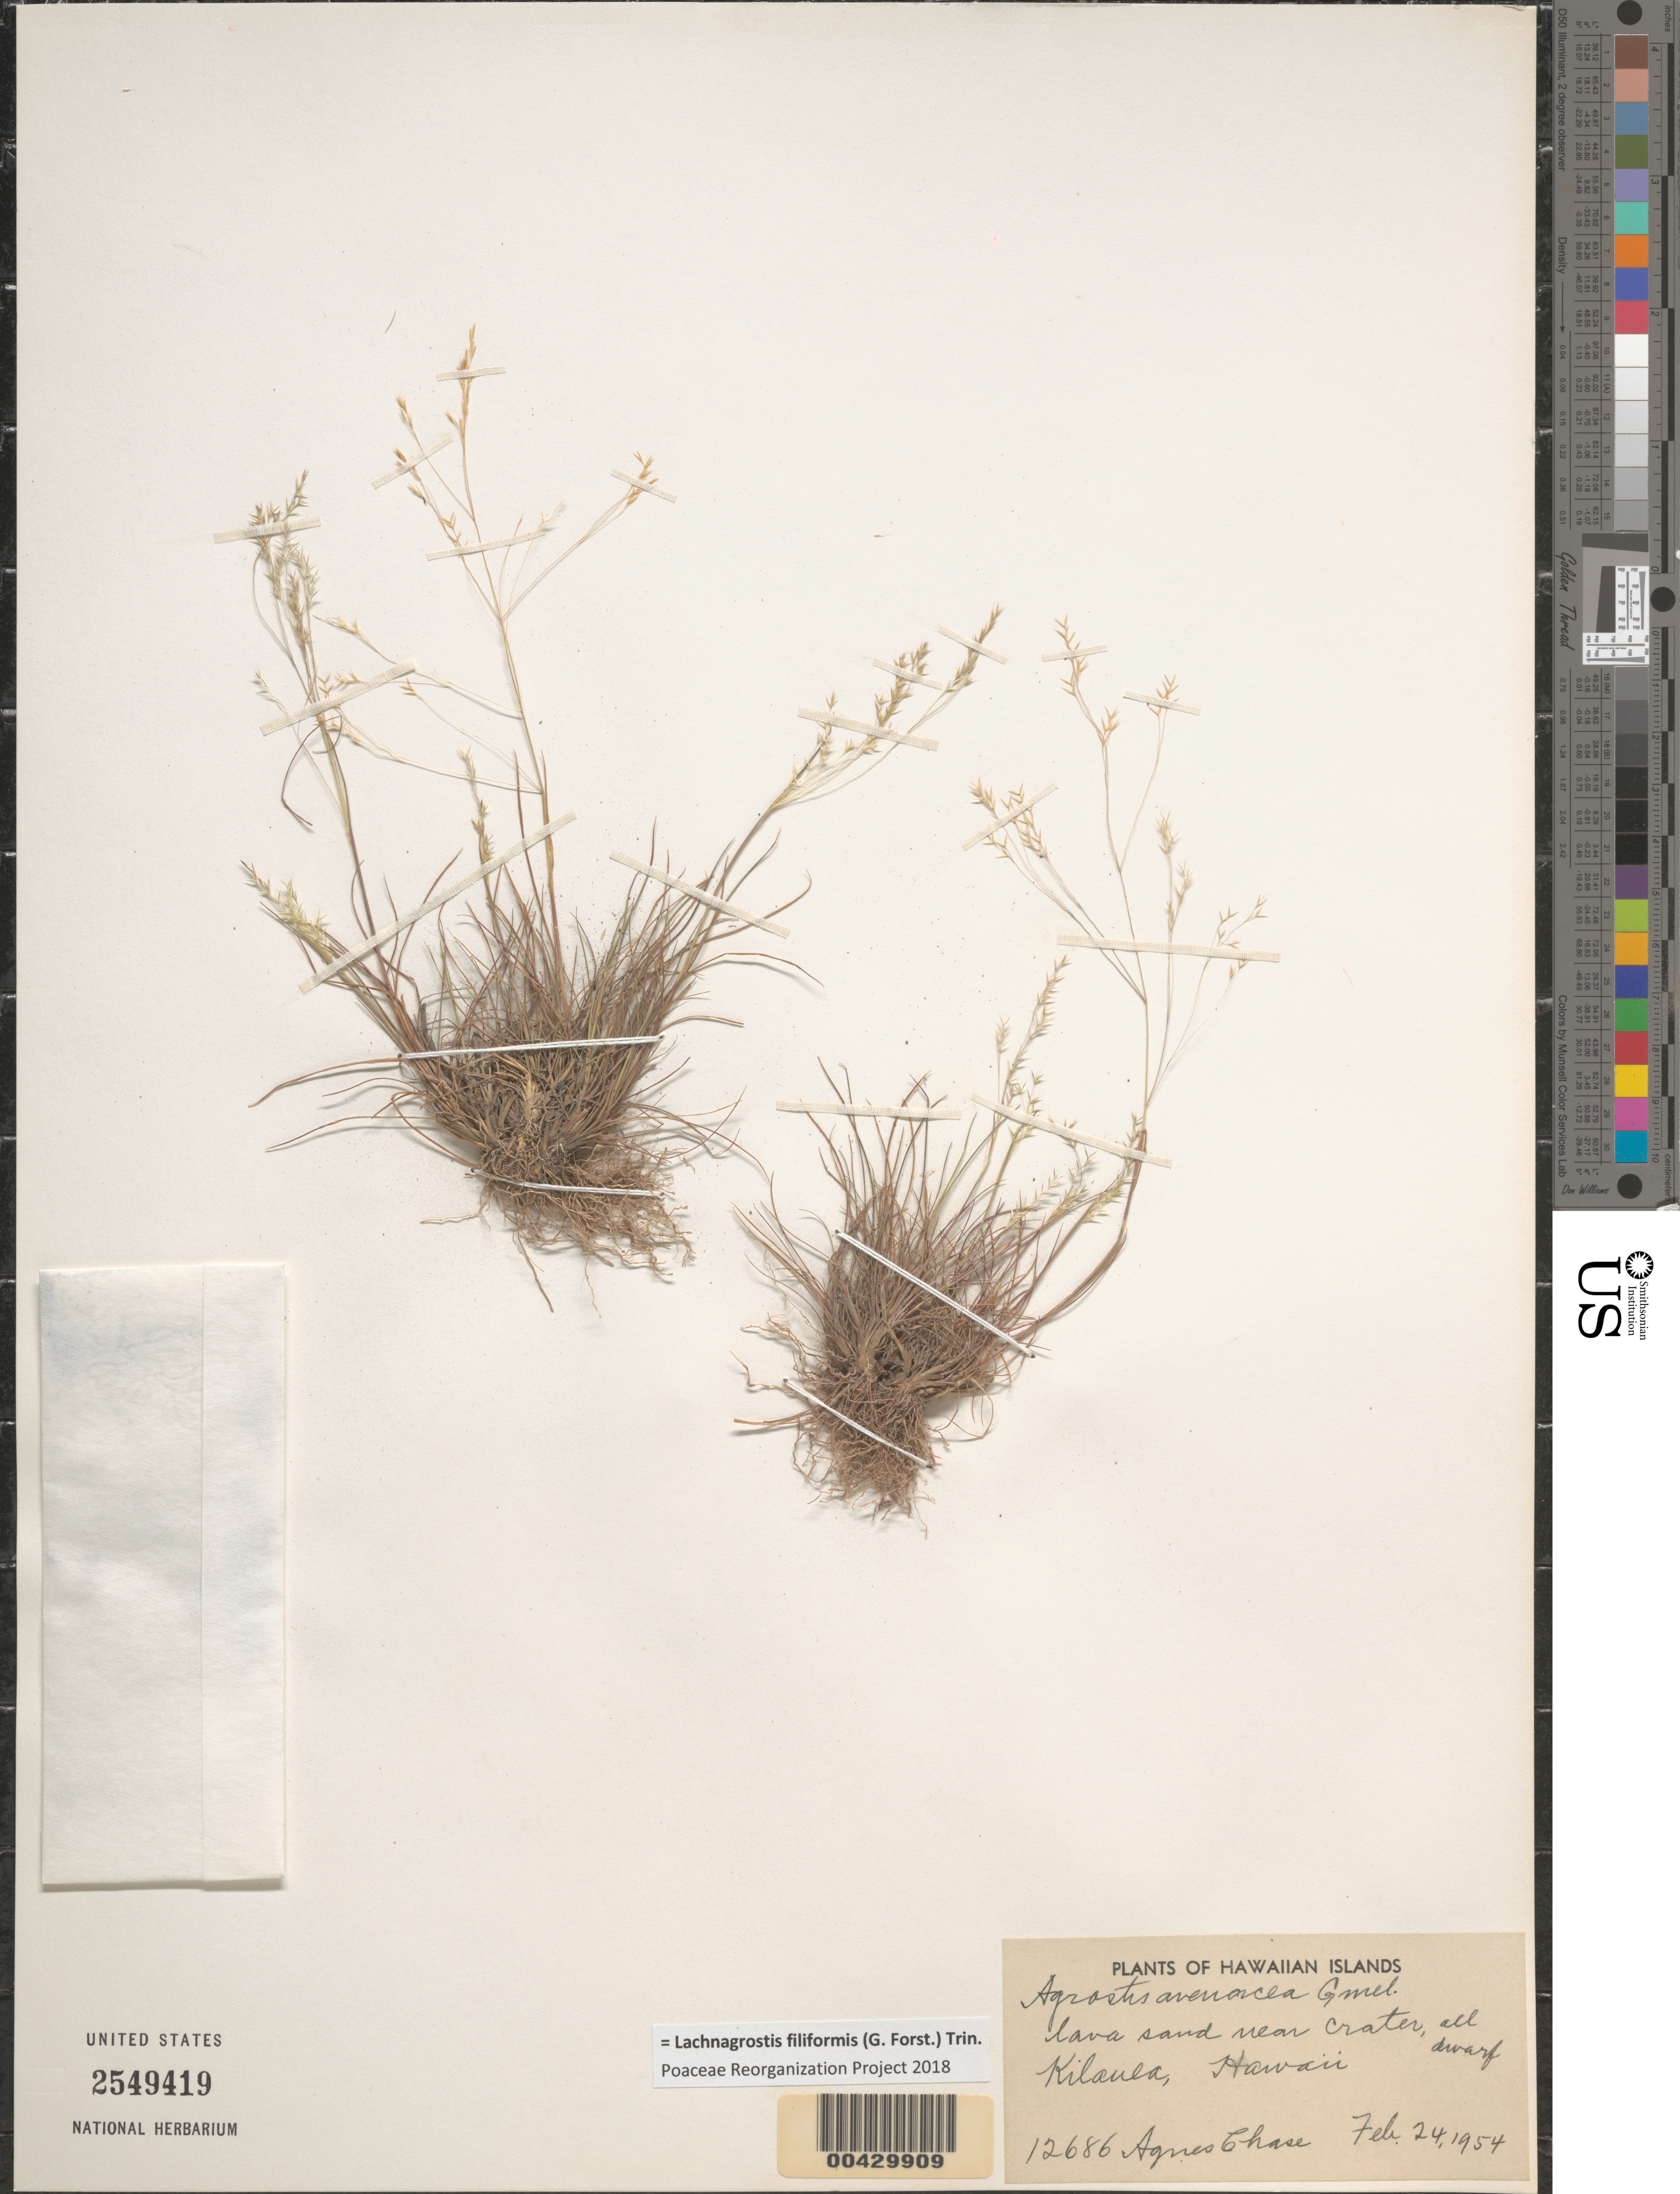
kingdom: Plantae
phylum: Tracheophyta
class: Liliopsida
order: Poales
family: Poaceae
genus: Lachnagrostis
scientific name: Lachnagrostis filiformis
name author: (J.R. Forst.) Trin.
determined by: Poaceae Reorganization Project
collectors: A. Chase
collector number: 12686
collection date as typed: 24 Feb 1954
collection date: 1954-02-24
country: United States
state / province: Hawaii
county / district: Hawaii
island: Hawaii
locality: Kilauea, lava sand near crater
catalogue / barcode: US 2549419